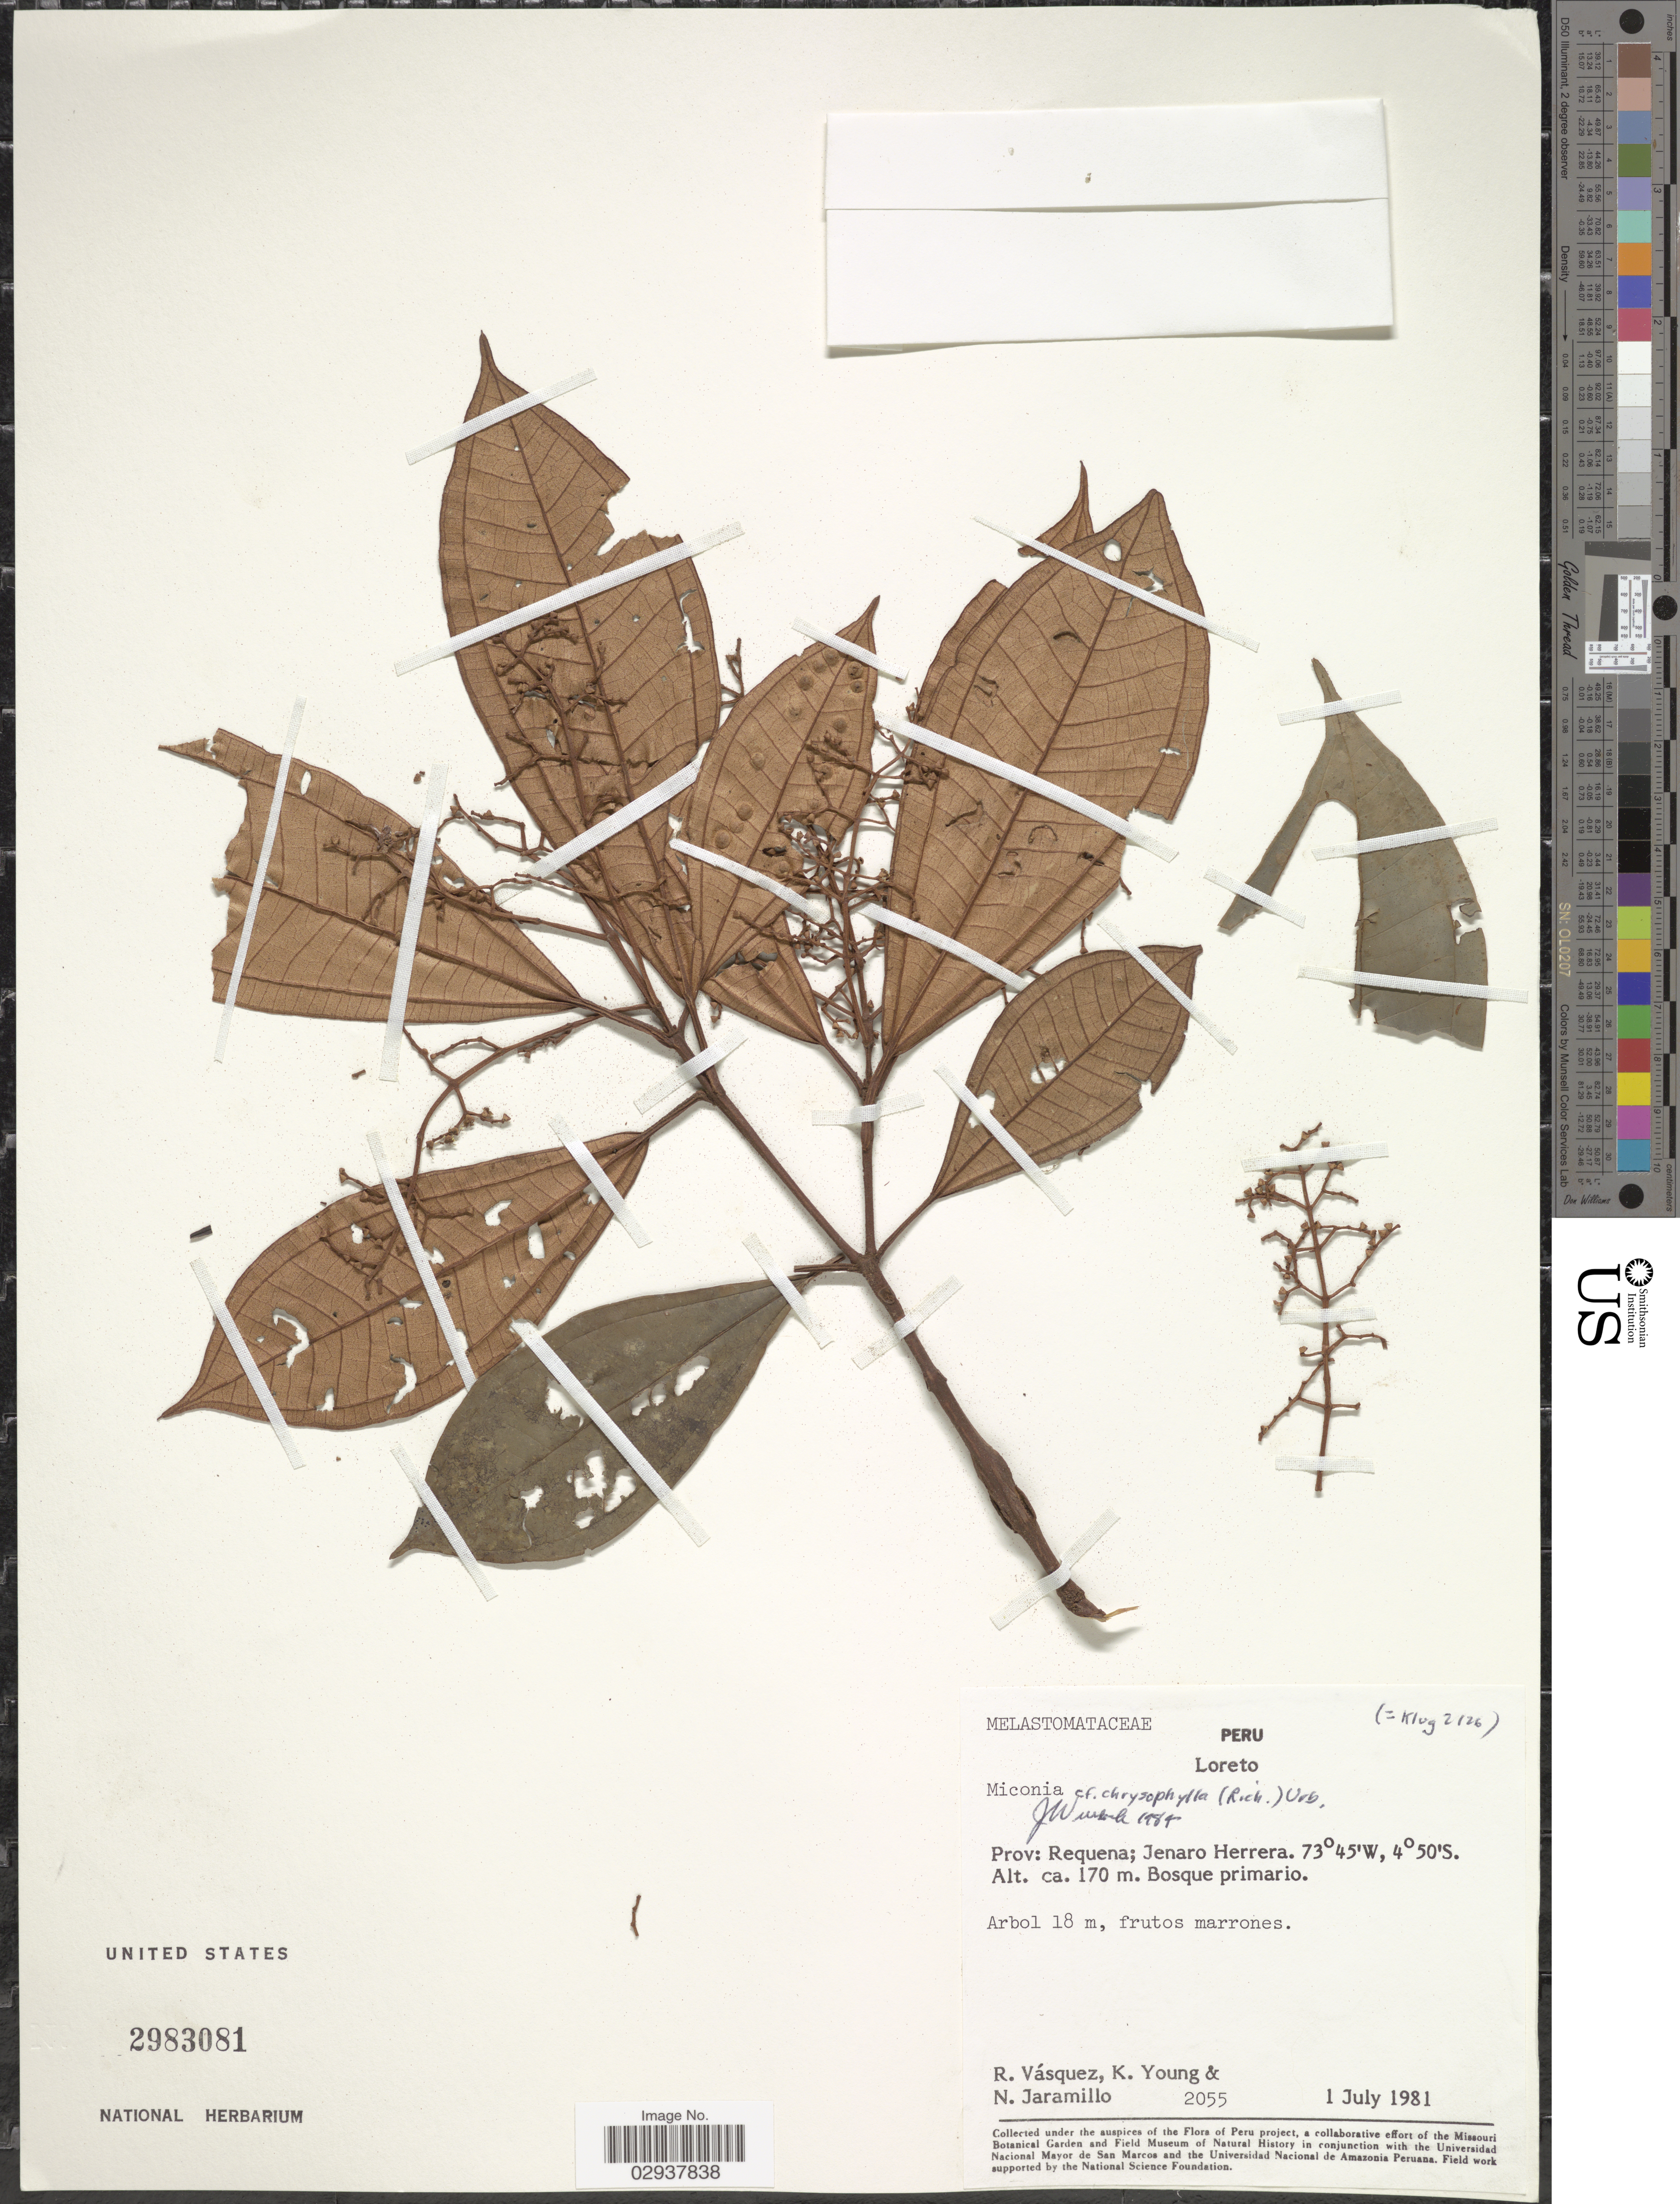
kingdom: Plantae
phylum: Tracheophyta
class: Magnoliopsida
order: Myrtales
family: Melastomataceae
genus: Miconia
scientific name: Miconia chrysophylla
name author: (Rich.) Urb.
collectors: R. Vásquez, K. Young & N. Jaramillo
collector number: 2055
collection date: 1981-07-01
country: Peru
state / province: Loreto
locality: Prov: Requena; Jenaro Herrera.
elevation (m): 170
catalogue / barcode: US 2983081